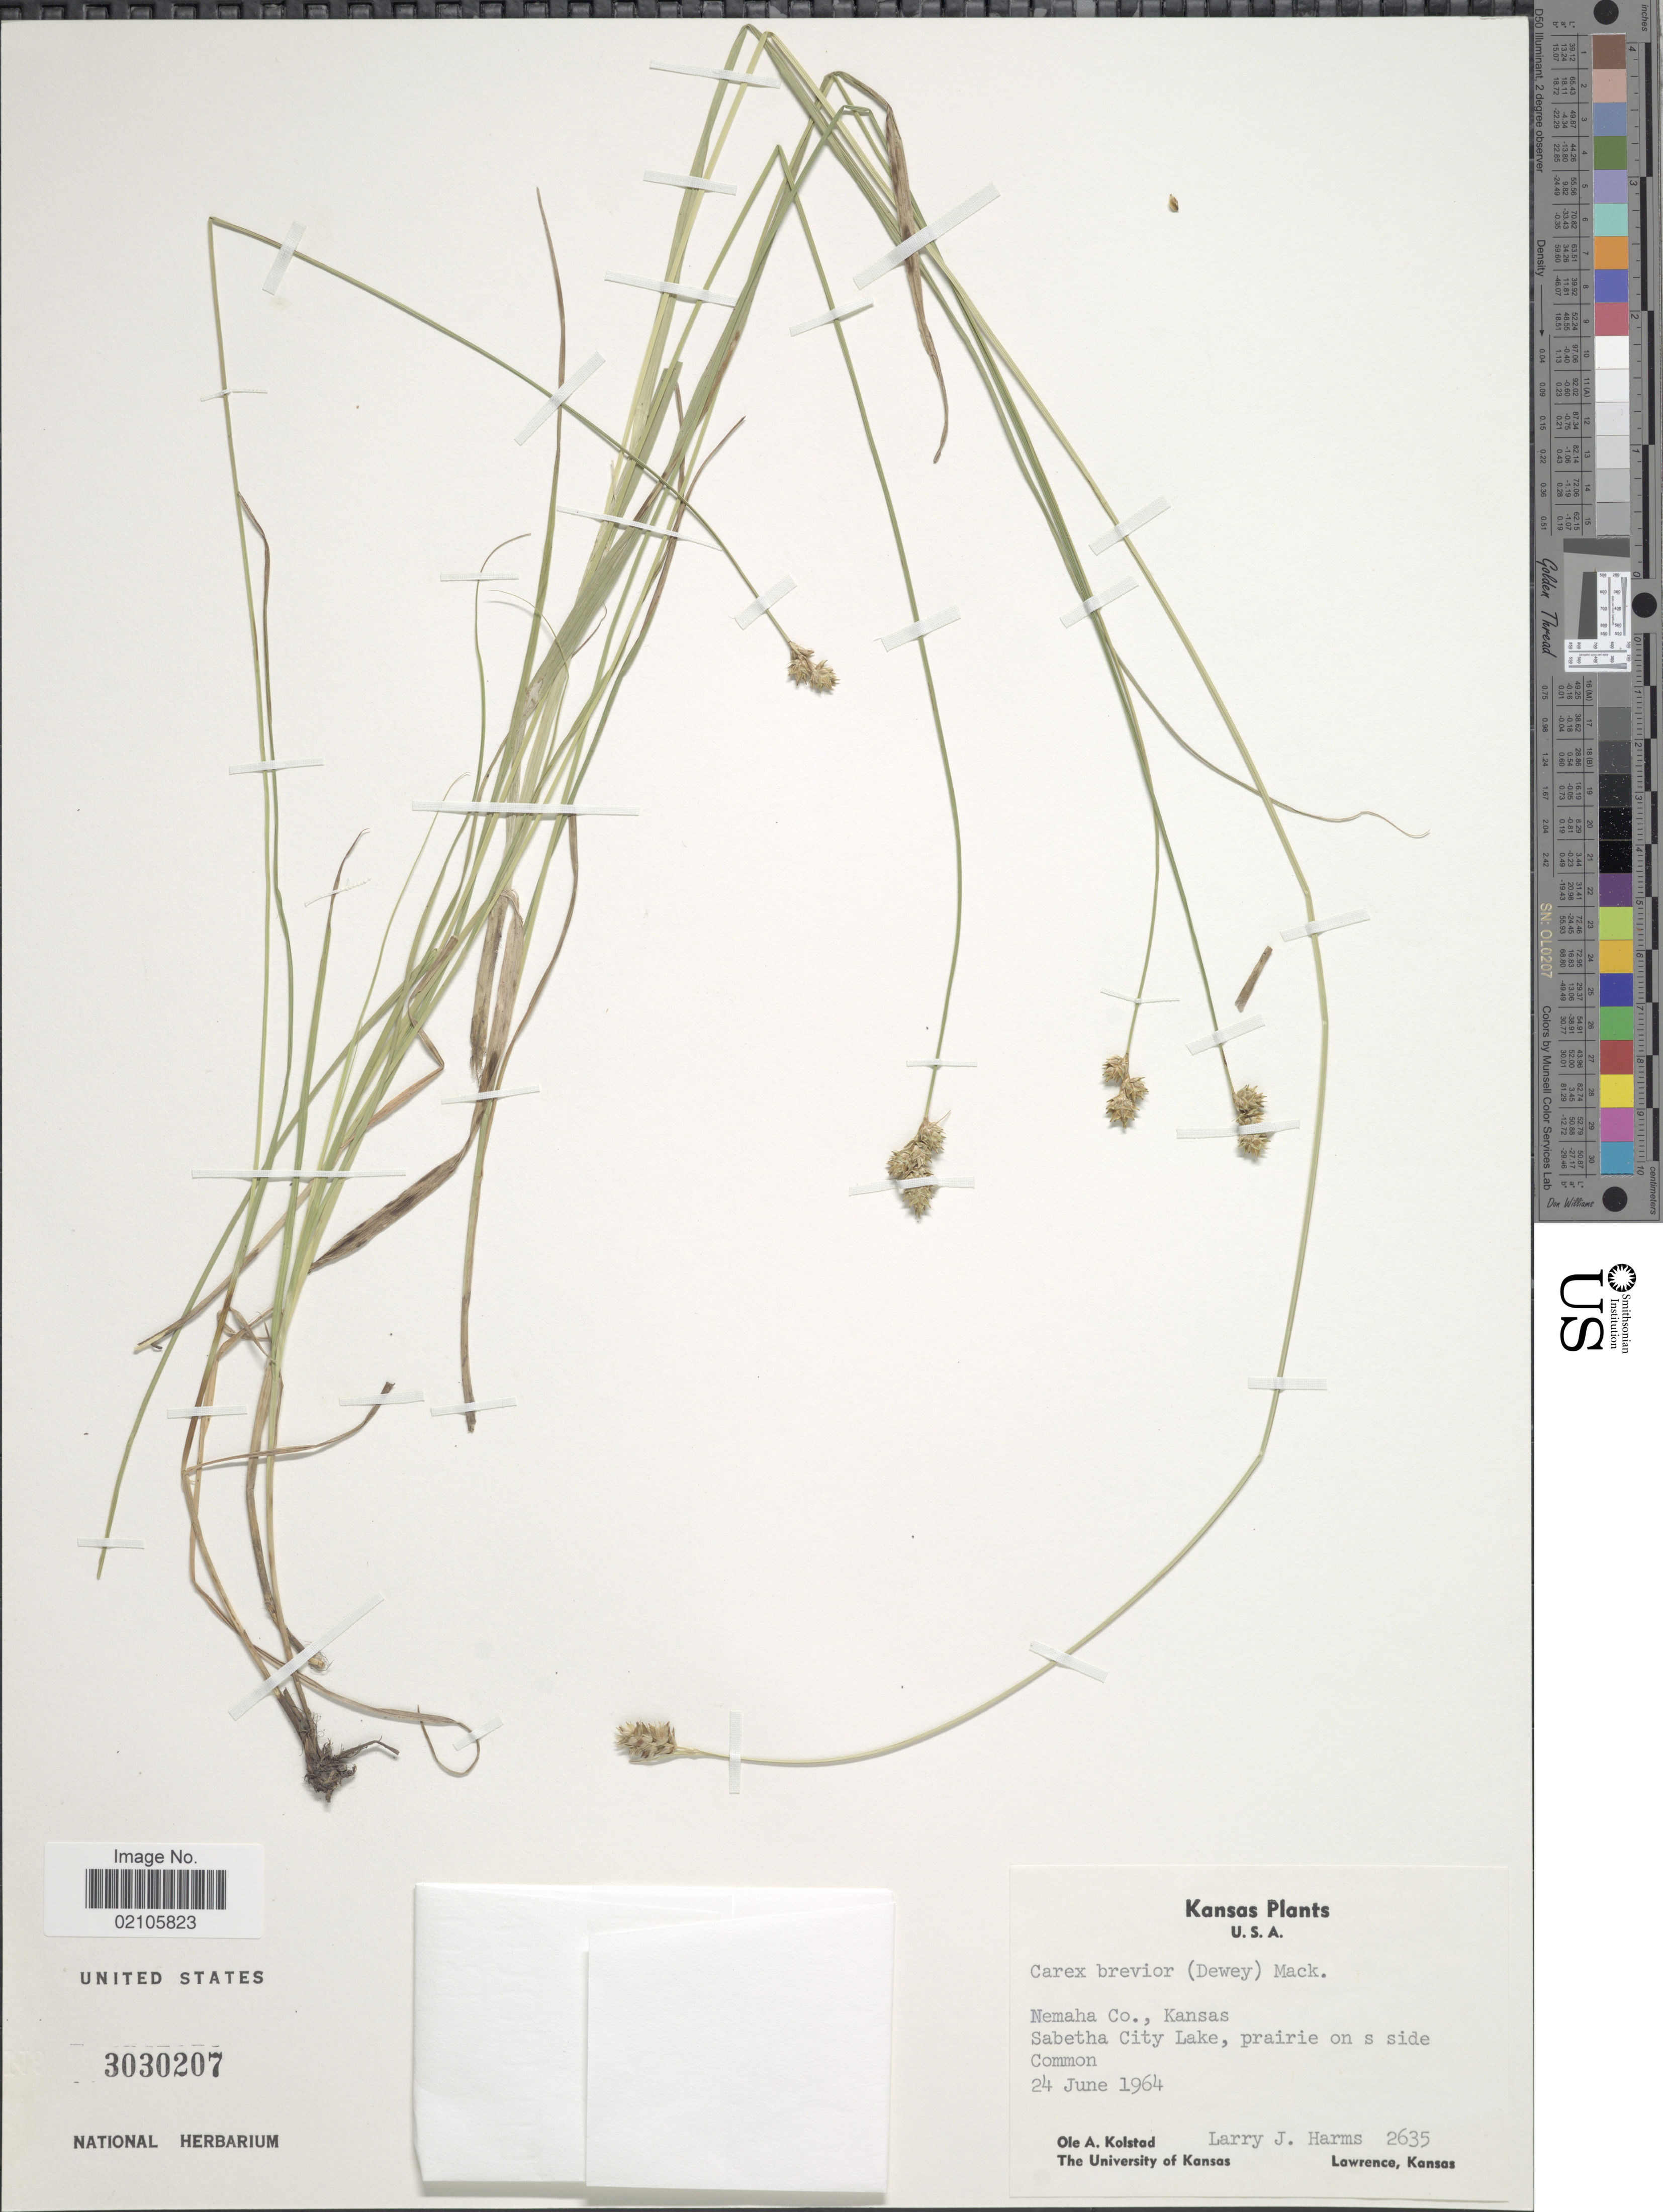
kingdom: Plantae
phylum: Tracheophyta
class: Liliopsida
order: Poales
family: Cyperaceae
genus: Carex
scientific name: Carex brevior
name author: (Dewey) Mack. ex Lunell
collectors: O. Kolstad & L. Harms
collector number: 2635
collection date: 1964-06-24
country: United States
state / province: Kansas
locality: Nemeha Co., Kansas, Sabetha City Lake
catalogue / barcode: US 3030207